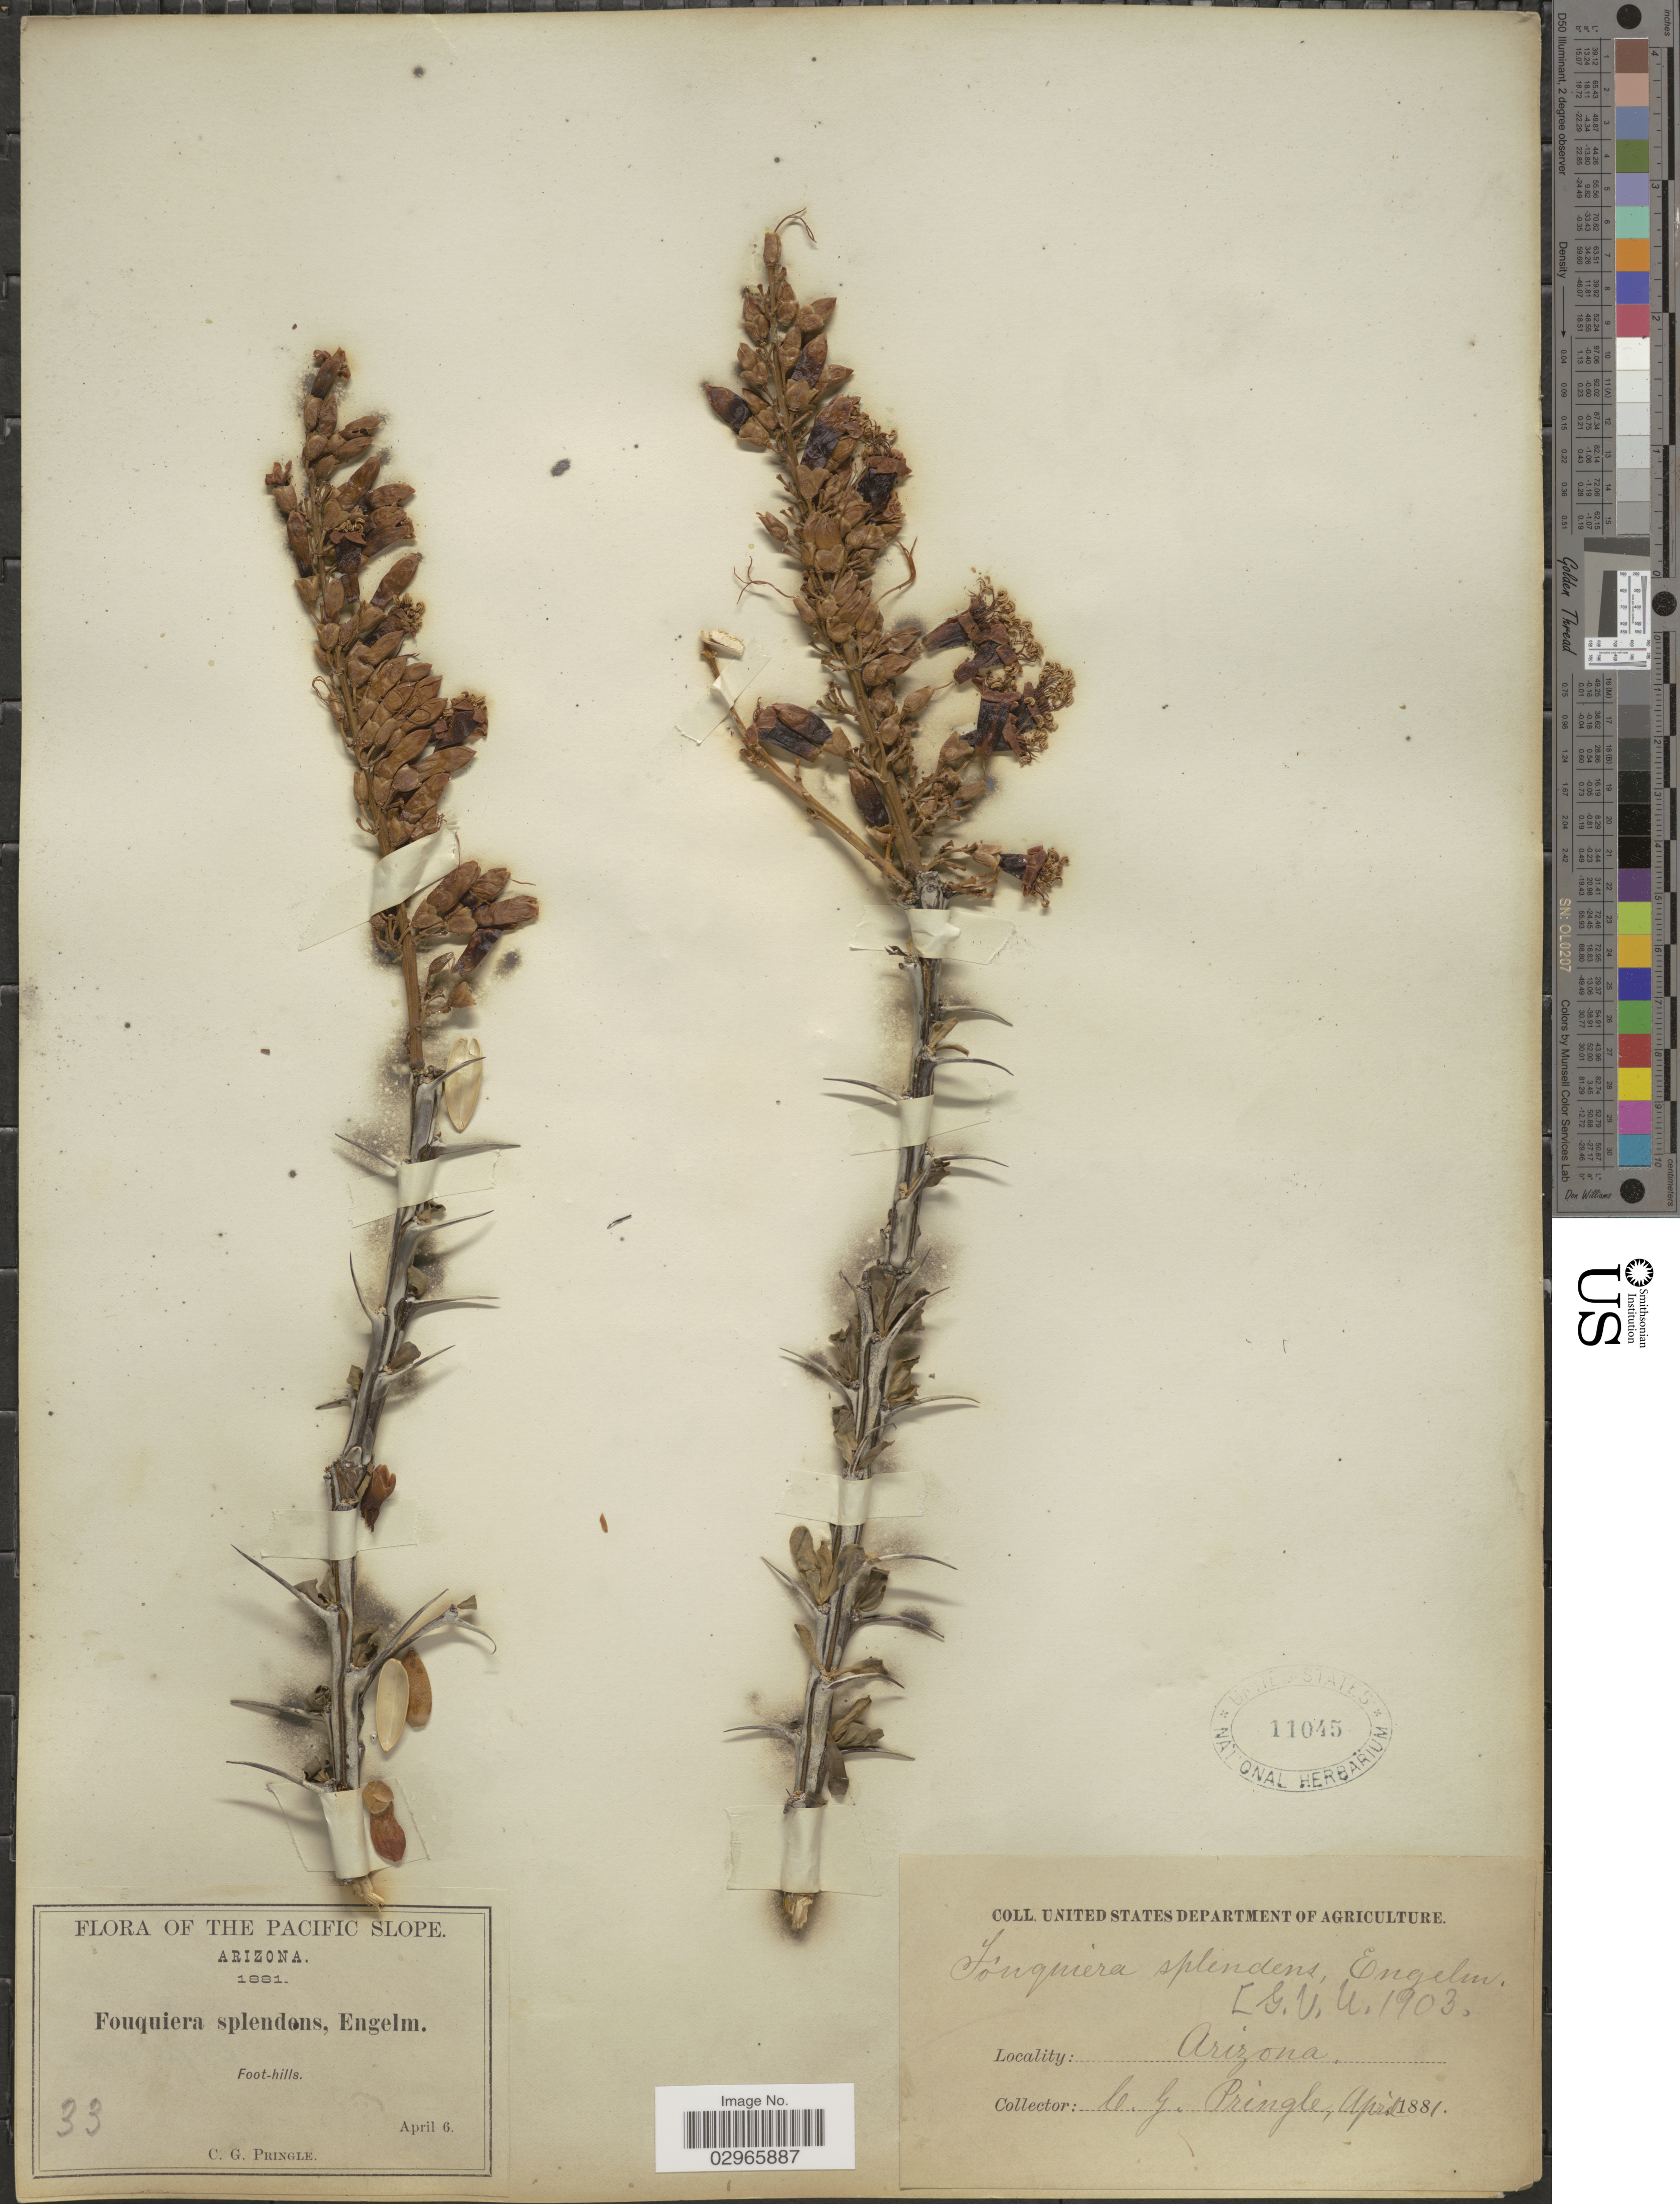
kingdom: Plantae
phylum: Tracheophyta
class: Magnoliopsida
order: Ericales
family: Fouquieriaceae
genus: Fouquieria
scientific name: Fouquieria splendens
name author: Engelm.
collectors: C. G. Pringle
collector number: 33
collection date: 1881-04-06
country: United States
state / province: Arizona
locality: Pacific Slope. Foot-hills.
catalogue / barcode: US 11045